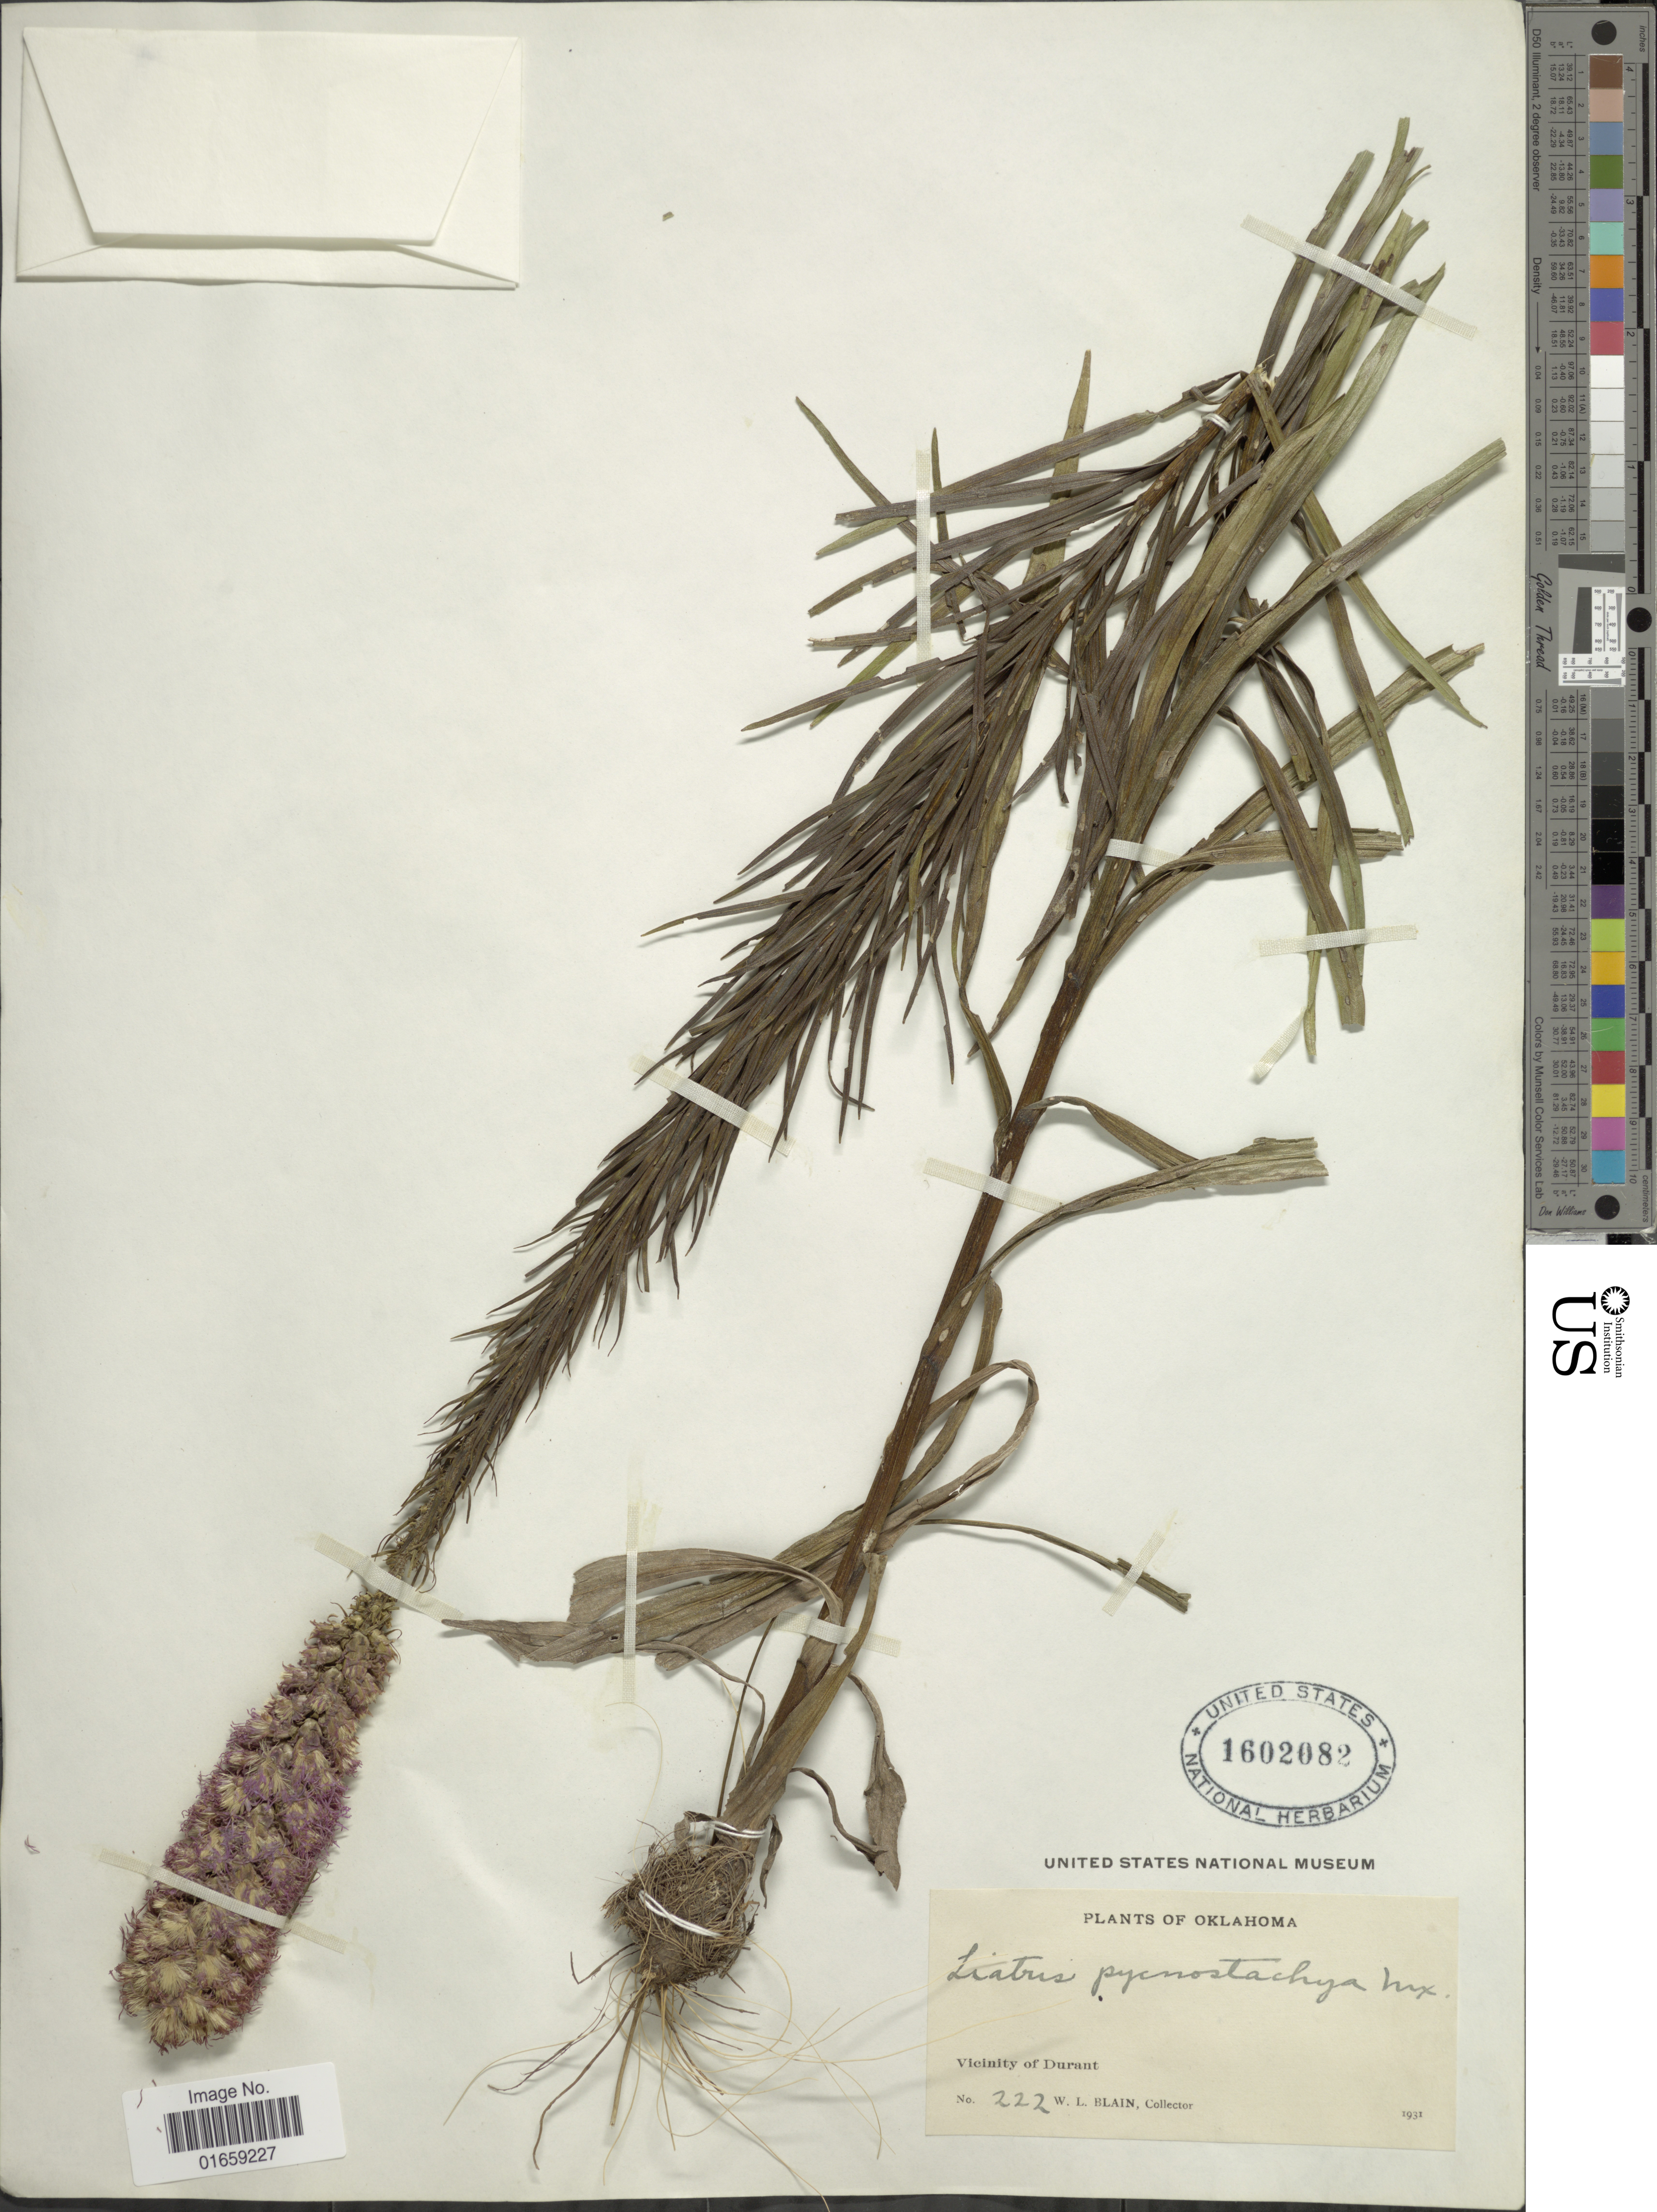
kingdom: Plantae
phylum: Tracheophyta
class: Magnoliopsida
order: Asterales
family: Asteraceae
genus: Liatris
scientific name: Liatris pycnostachya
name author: Michx.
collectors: W. Blain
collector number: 222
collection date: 1931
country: United States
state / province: Oklahoma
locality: Vicinity of Durant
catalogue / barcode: US 1602082